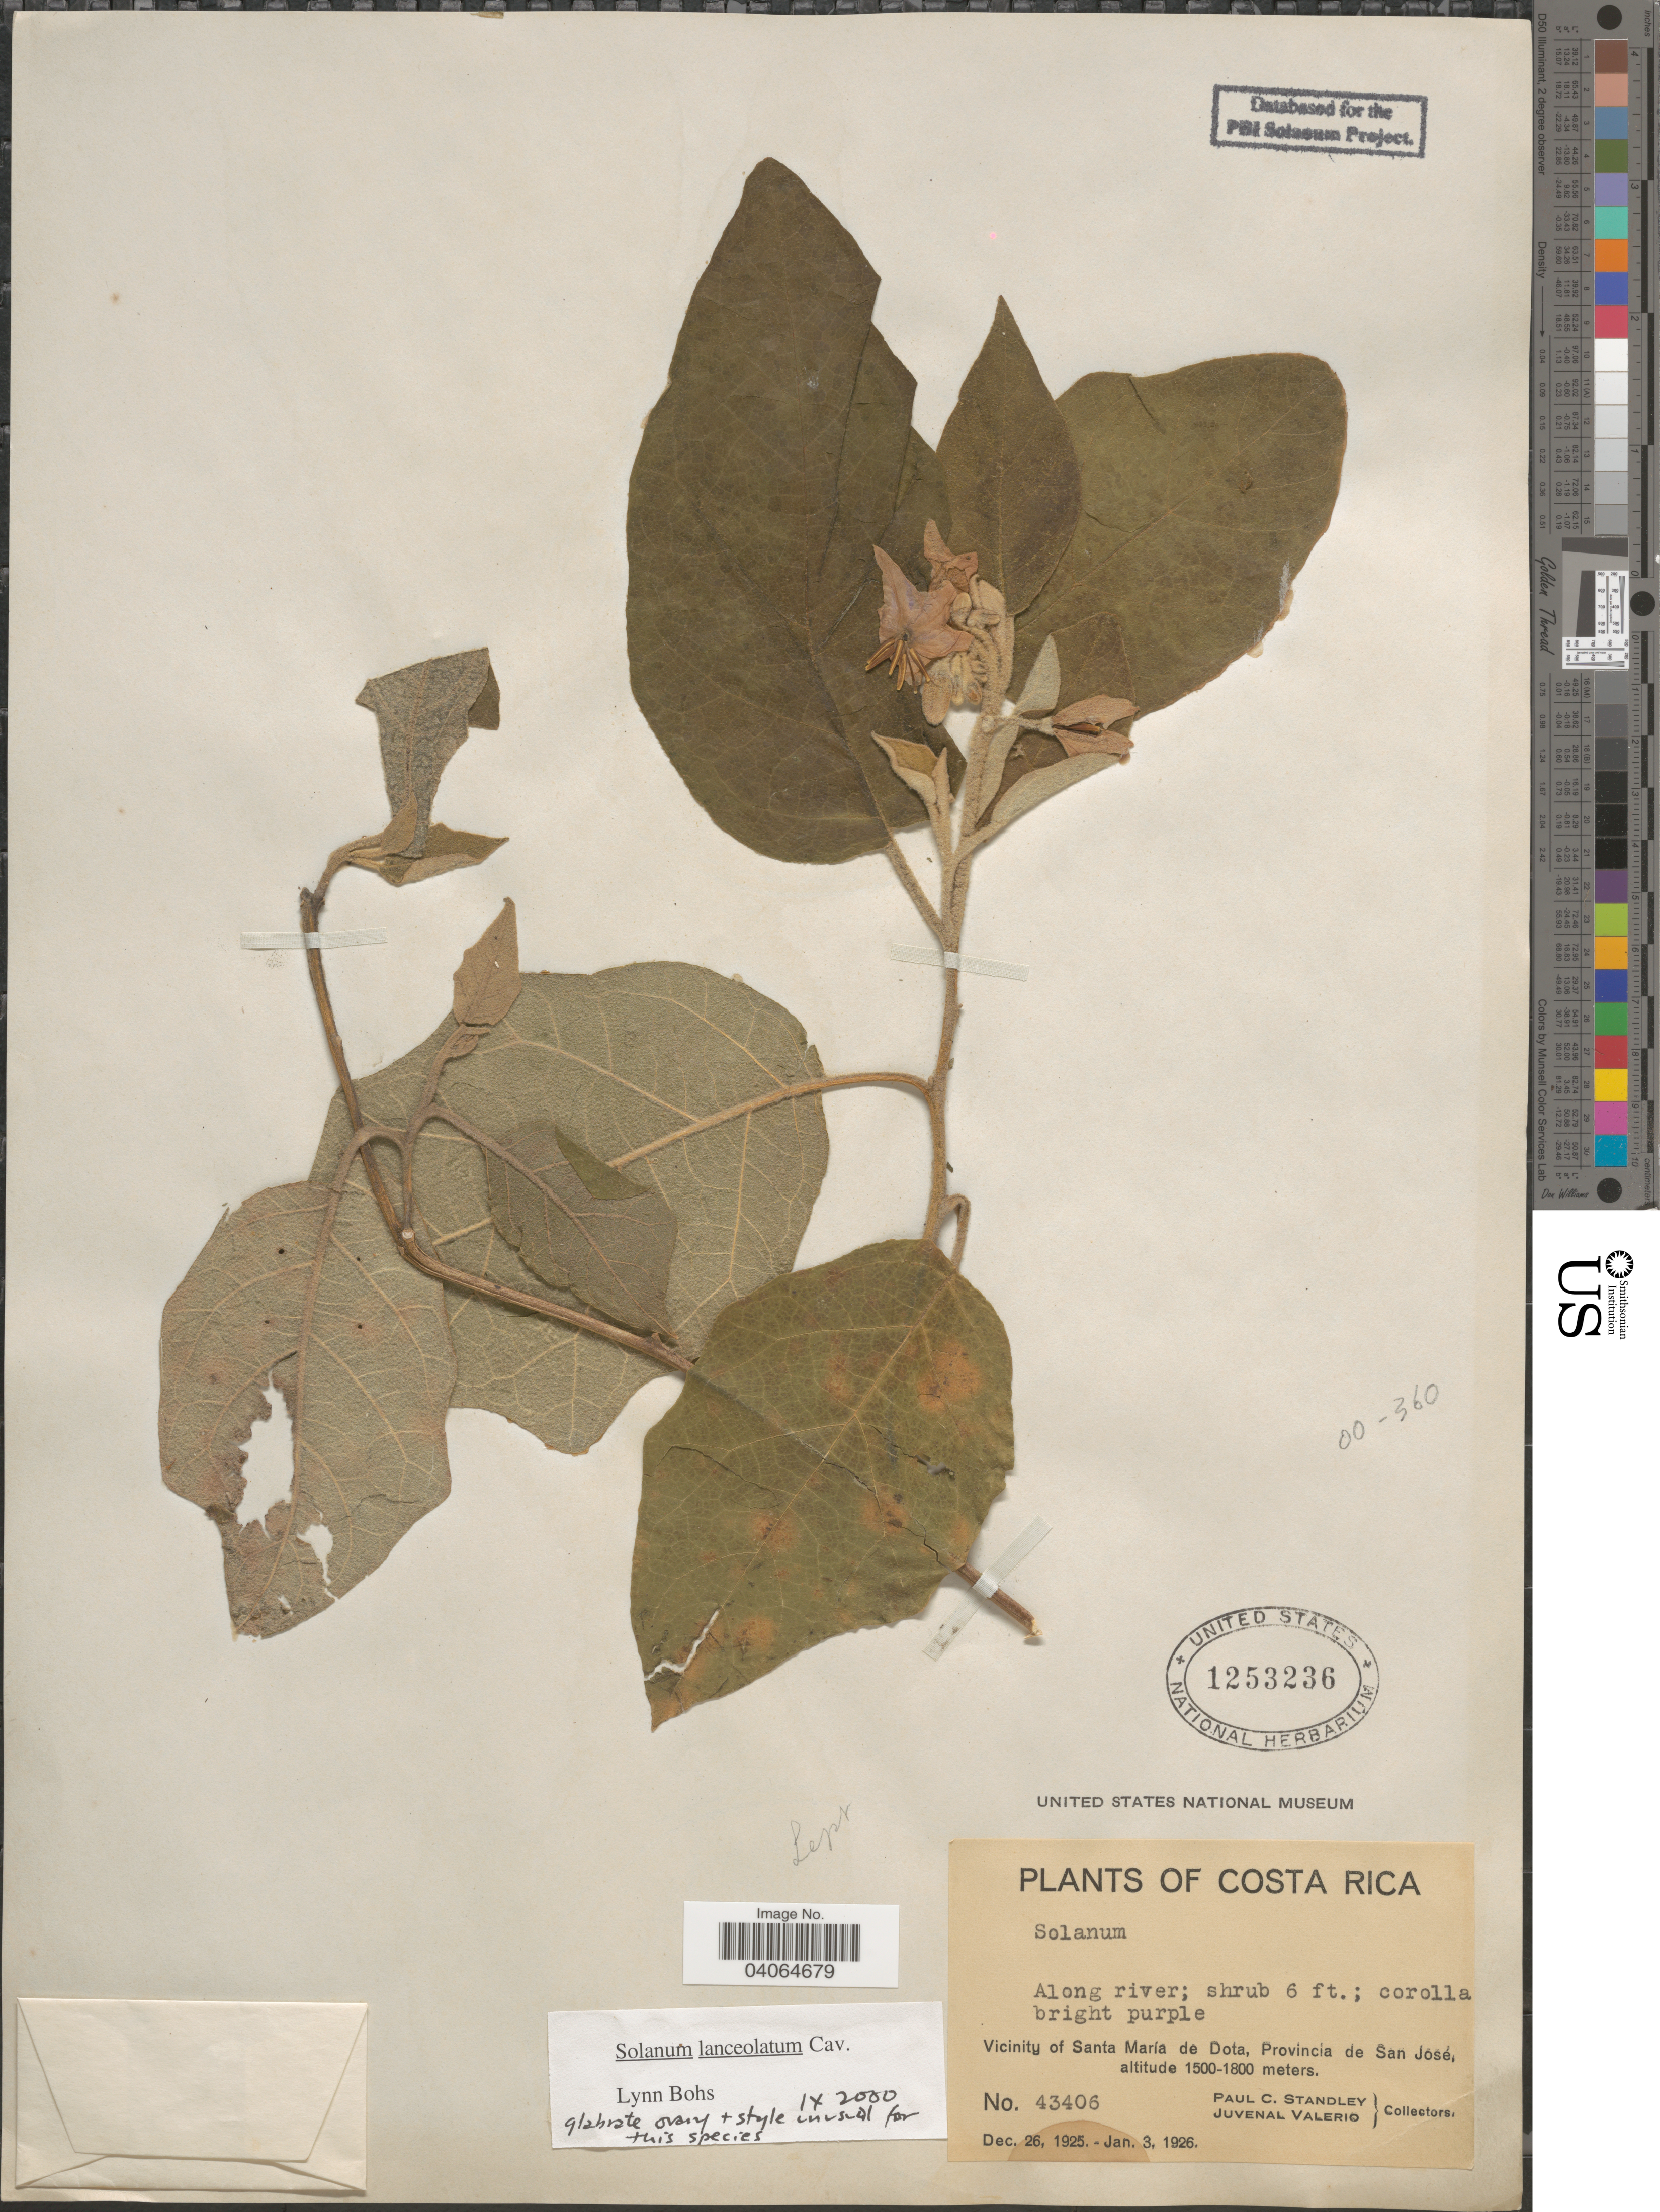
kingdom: Plantae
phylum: Tracheophyta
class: Magnoliopsida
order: Solanales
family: Solanaceae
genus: Solanum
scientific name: Solanum lanceolatum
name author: Berthault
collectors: P. C. Standley & J. Valerio R.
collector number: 43406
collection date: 1925-12-26/1926-01-03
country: Costa Rica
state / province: San José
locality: Vicinity of Santa María de Dota.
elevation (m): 1500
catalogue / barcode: US 1253236